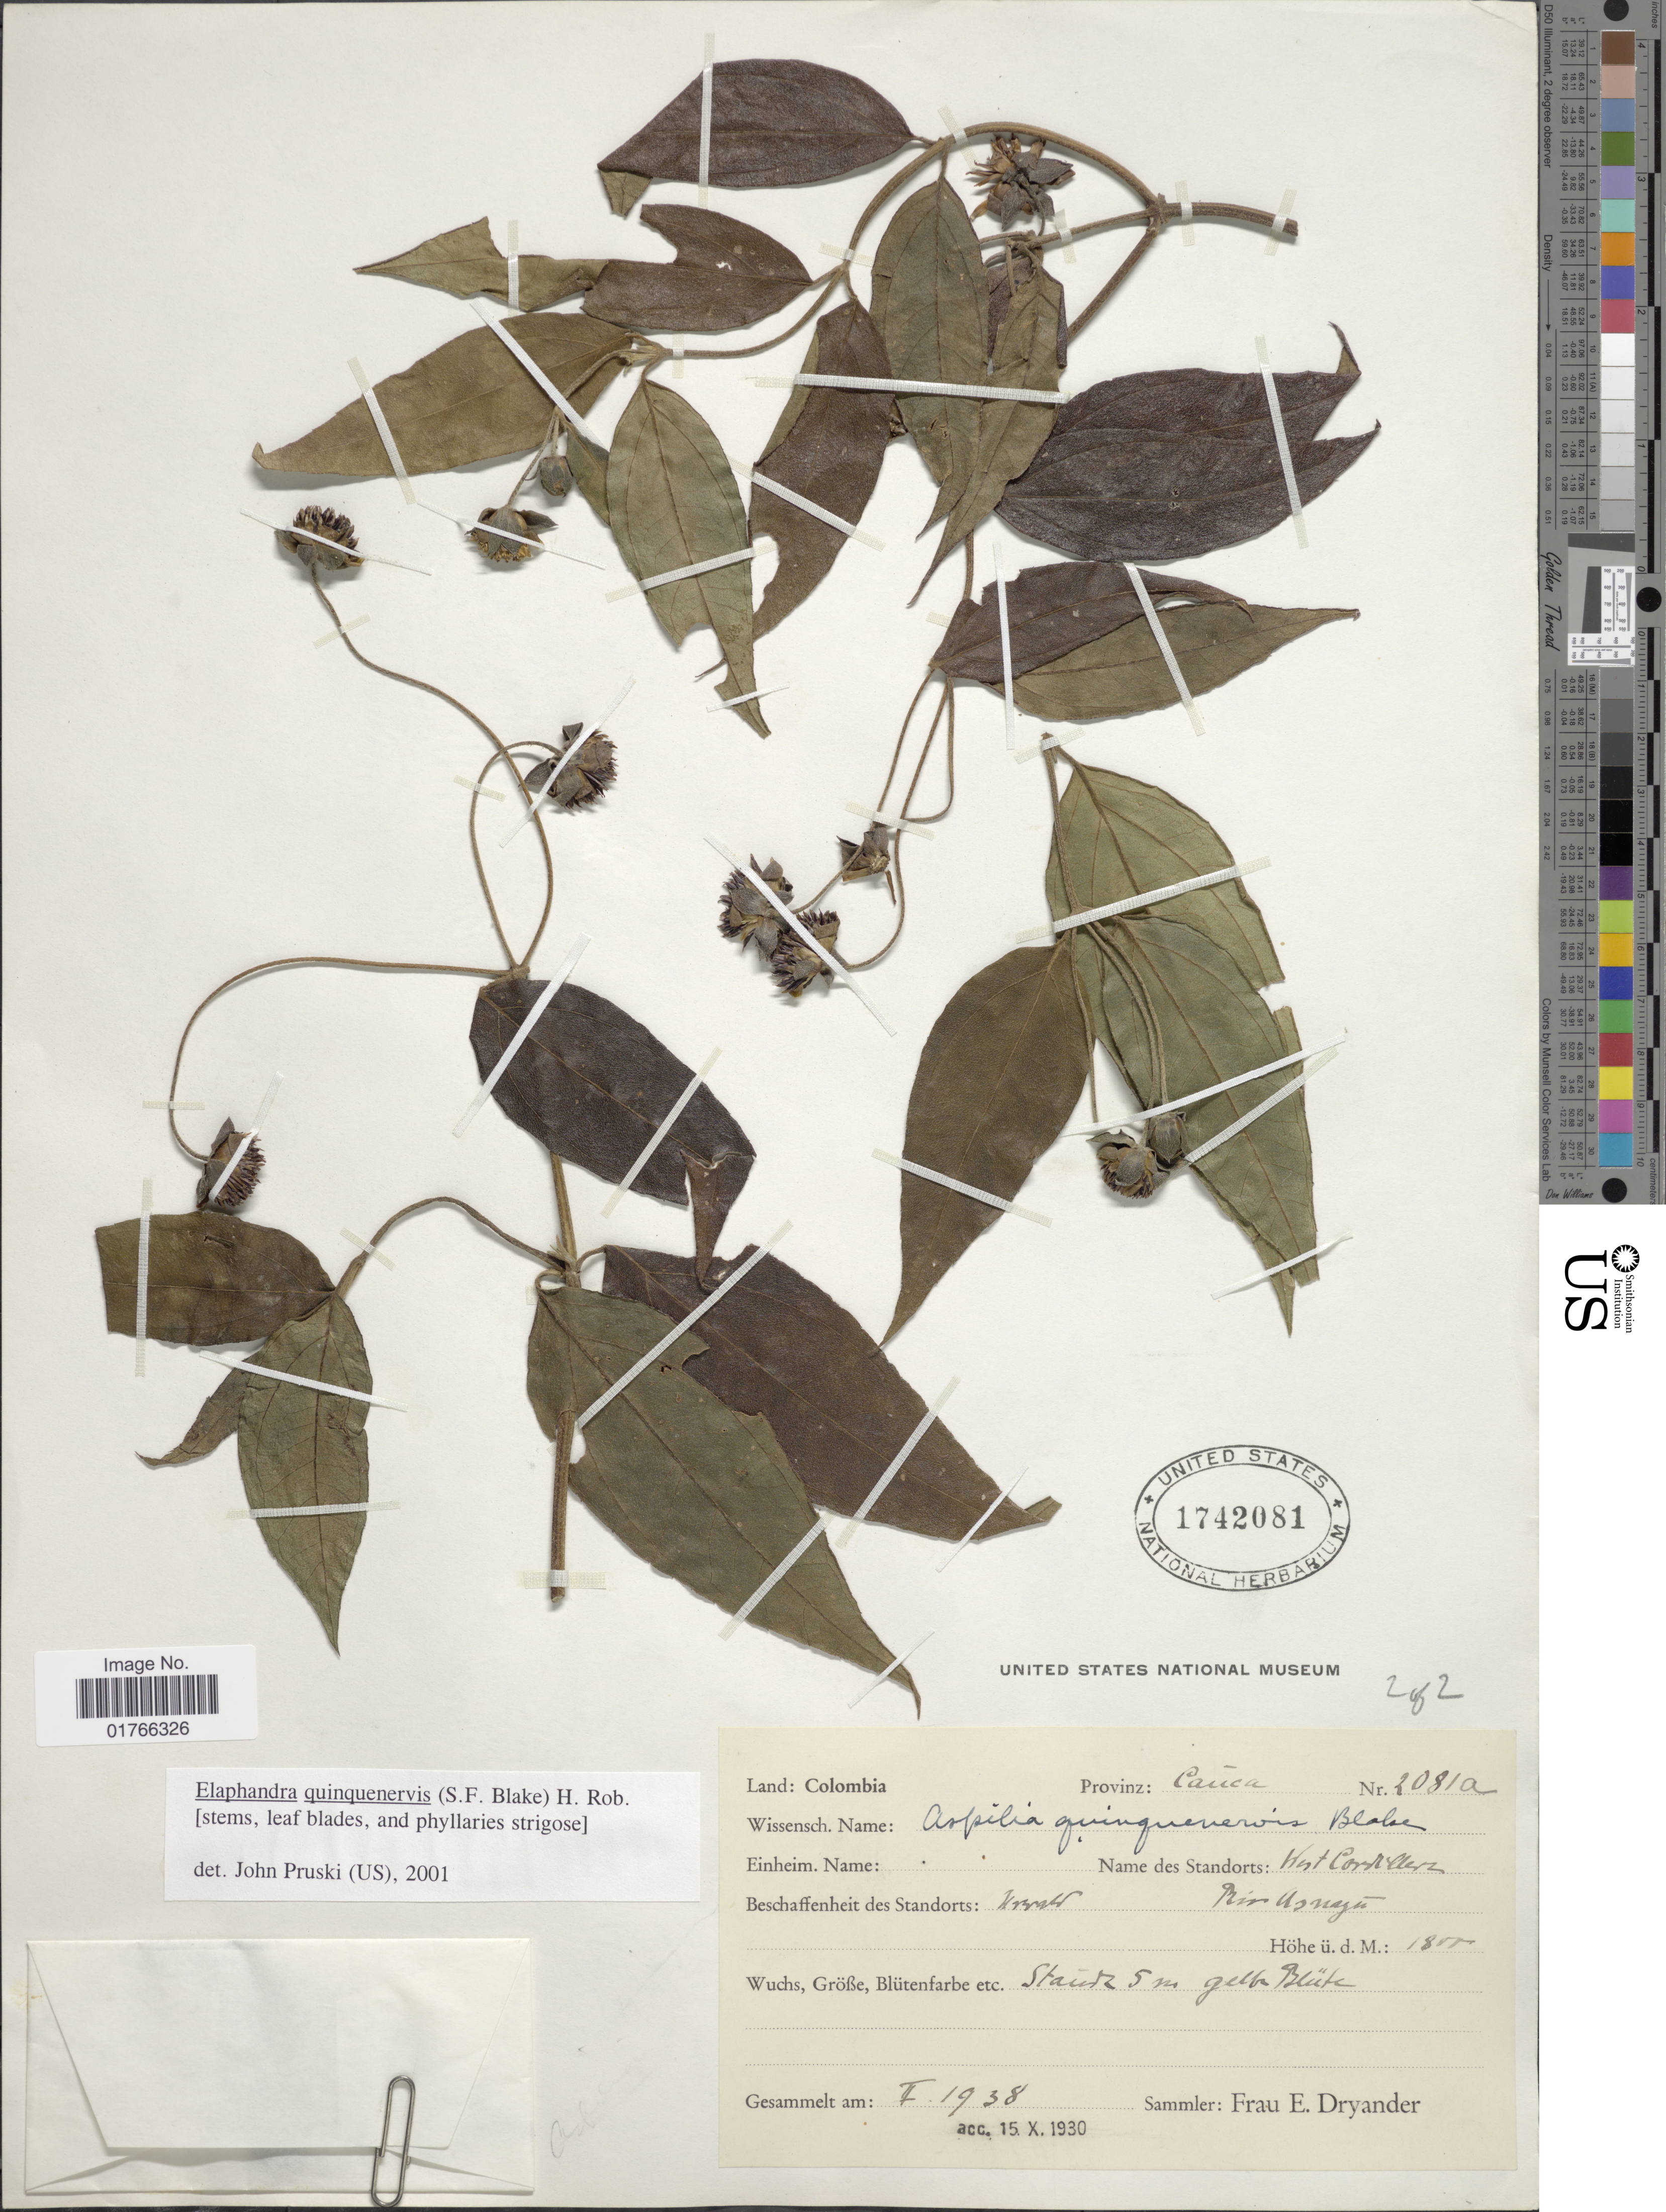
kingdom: Plantae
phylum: Tracheophyta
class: Magnoliopsida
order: Asterales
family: Asteraceae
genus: Elaphandra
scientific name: Elaphandra quinquenervis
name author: (S.F. Blake) H. Rob.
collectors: F. Dryander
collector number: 2081a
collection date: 1938-02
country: Colombia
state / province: Cauca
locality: West Cordillera, Rio Usuazu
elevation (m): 1800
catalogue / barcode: US 1742081